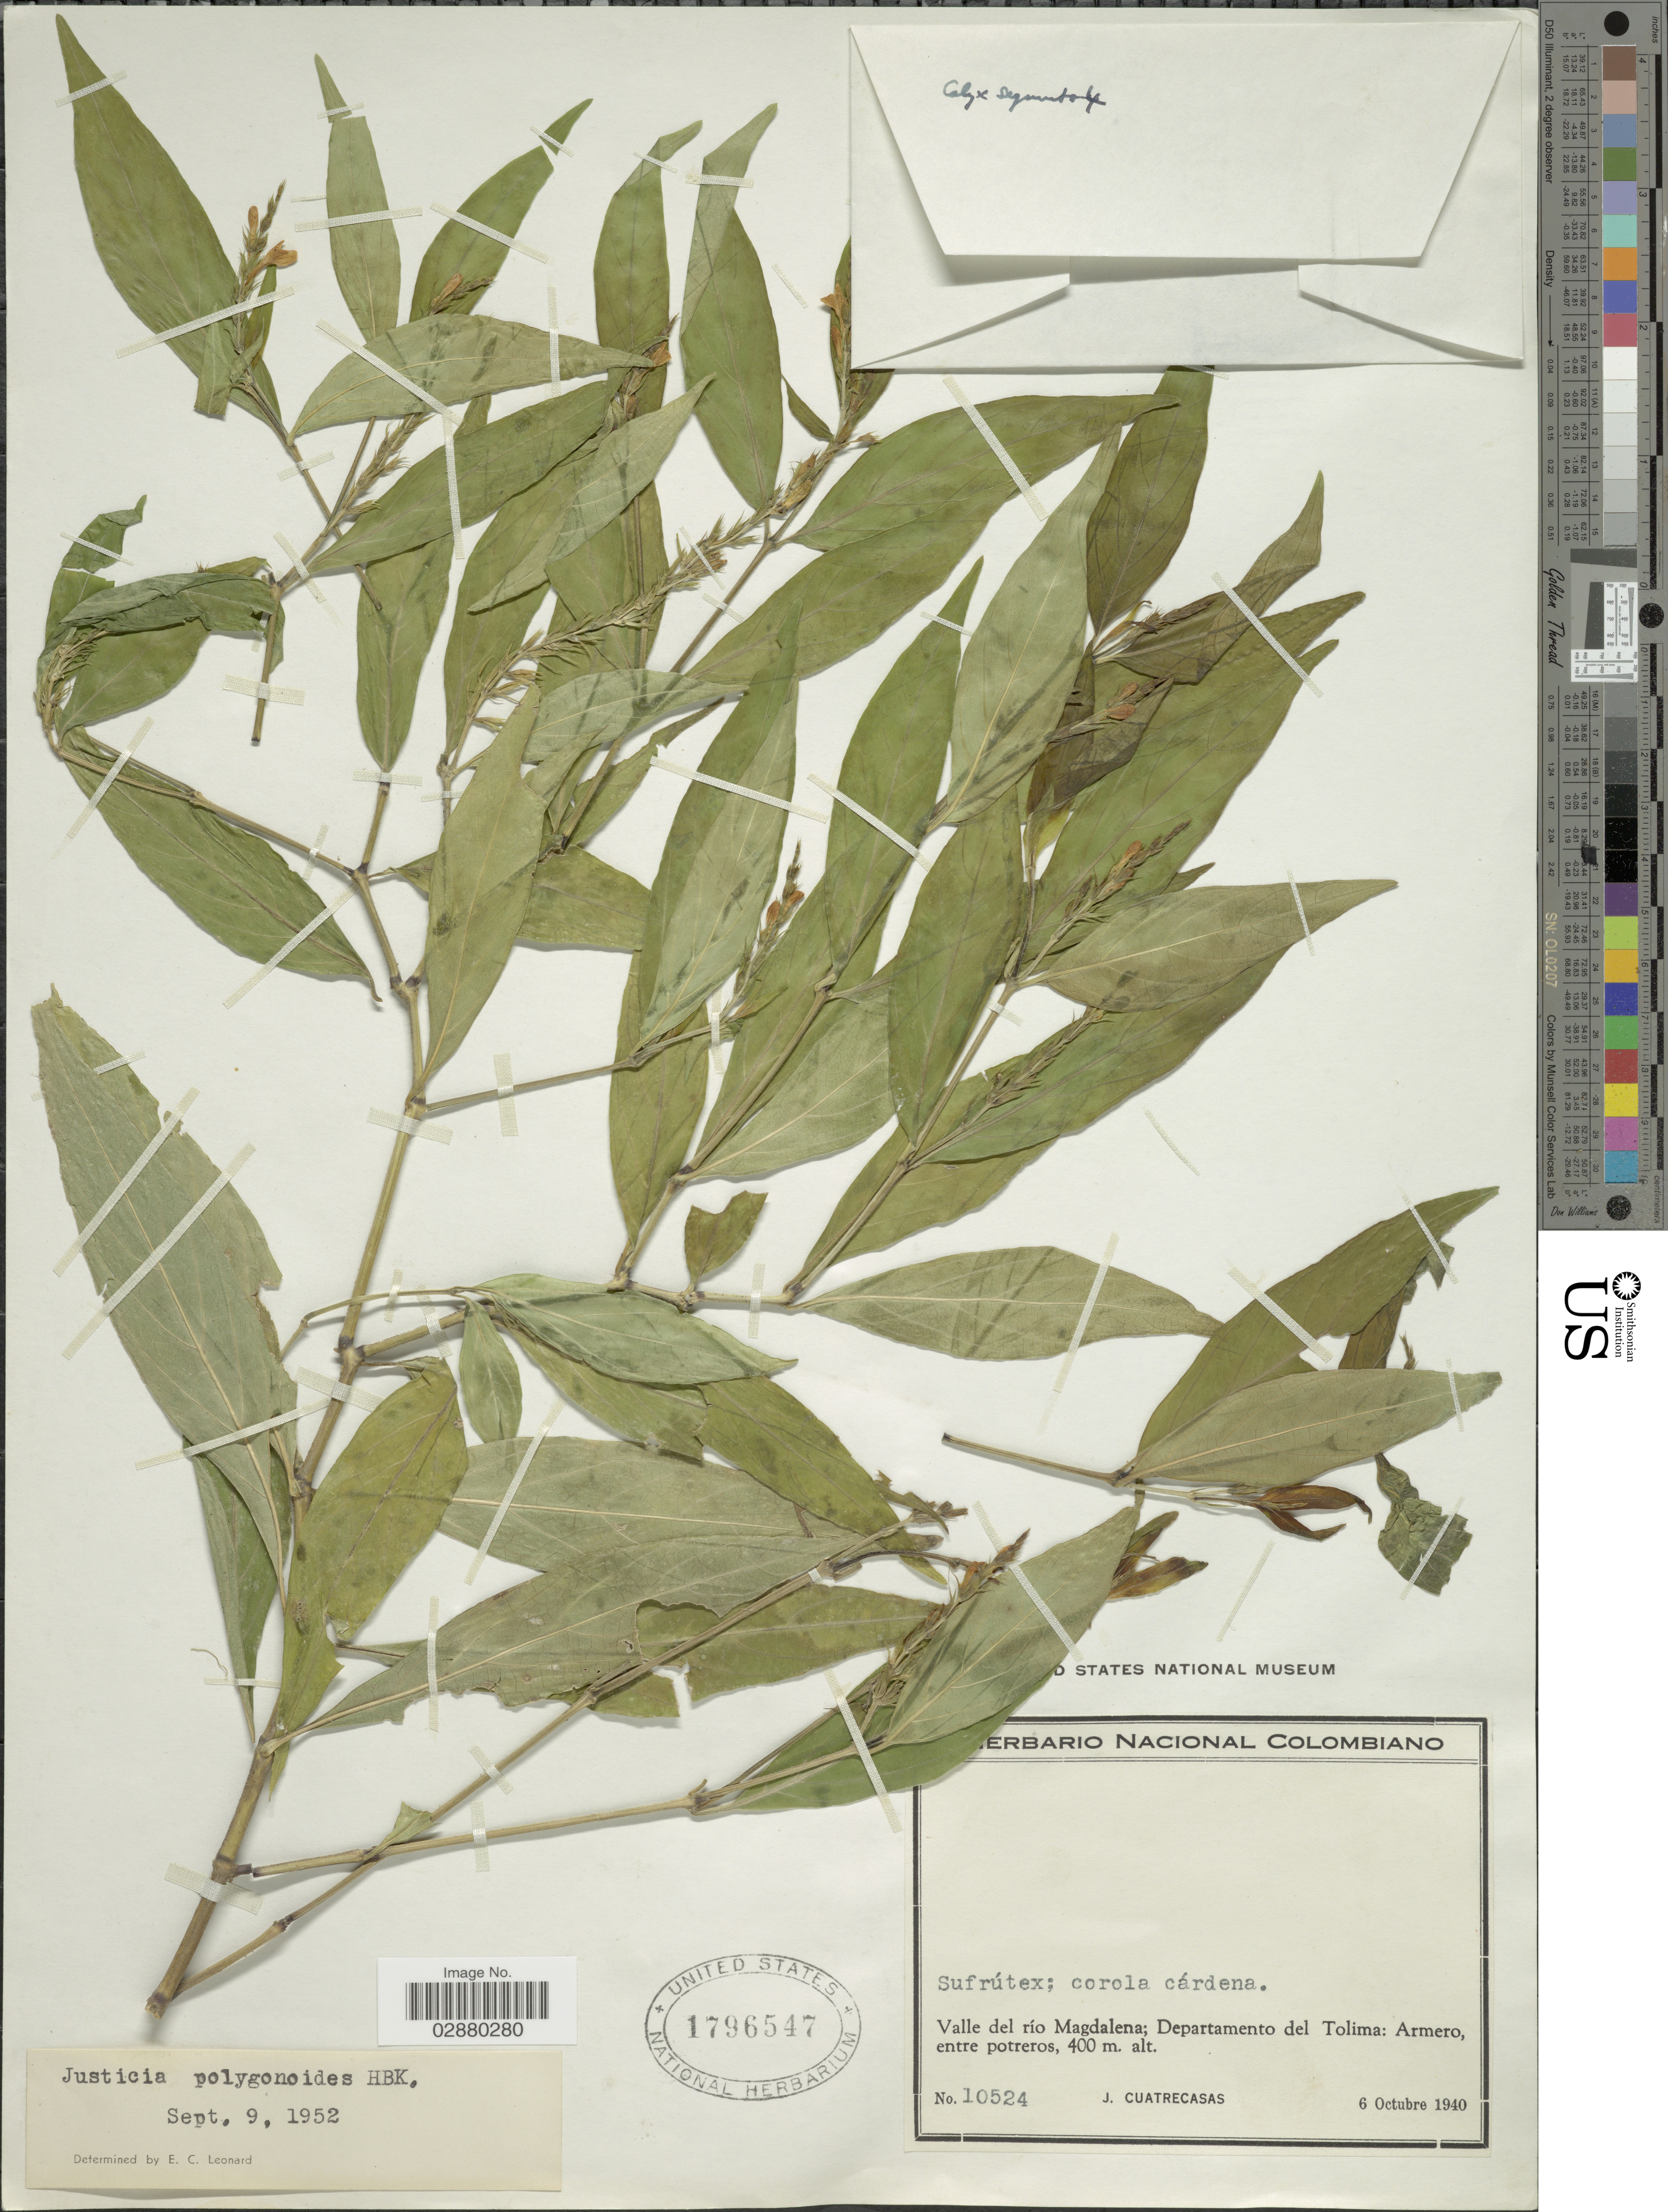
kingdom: Plantae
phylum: Tracheophyta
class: Magnoliopsida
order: Lamiales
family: Acanthaceae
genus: Justicia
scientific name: Justicia polygonoides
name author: Kunth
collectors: J. Cuatrecasas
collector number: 10524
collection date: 1940-10-06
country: Colombia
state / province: Tolima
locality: Valle del río Magdalena; Departamento del Tolima: Armero, entre potreros.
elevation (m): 400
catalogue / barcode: US 1796547